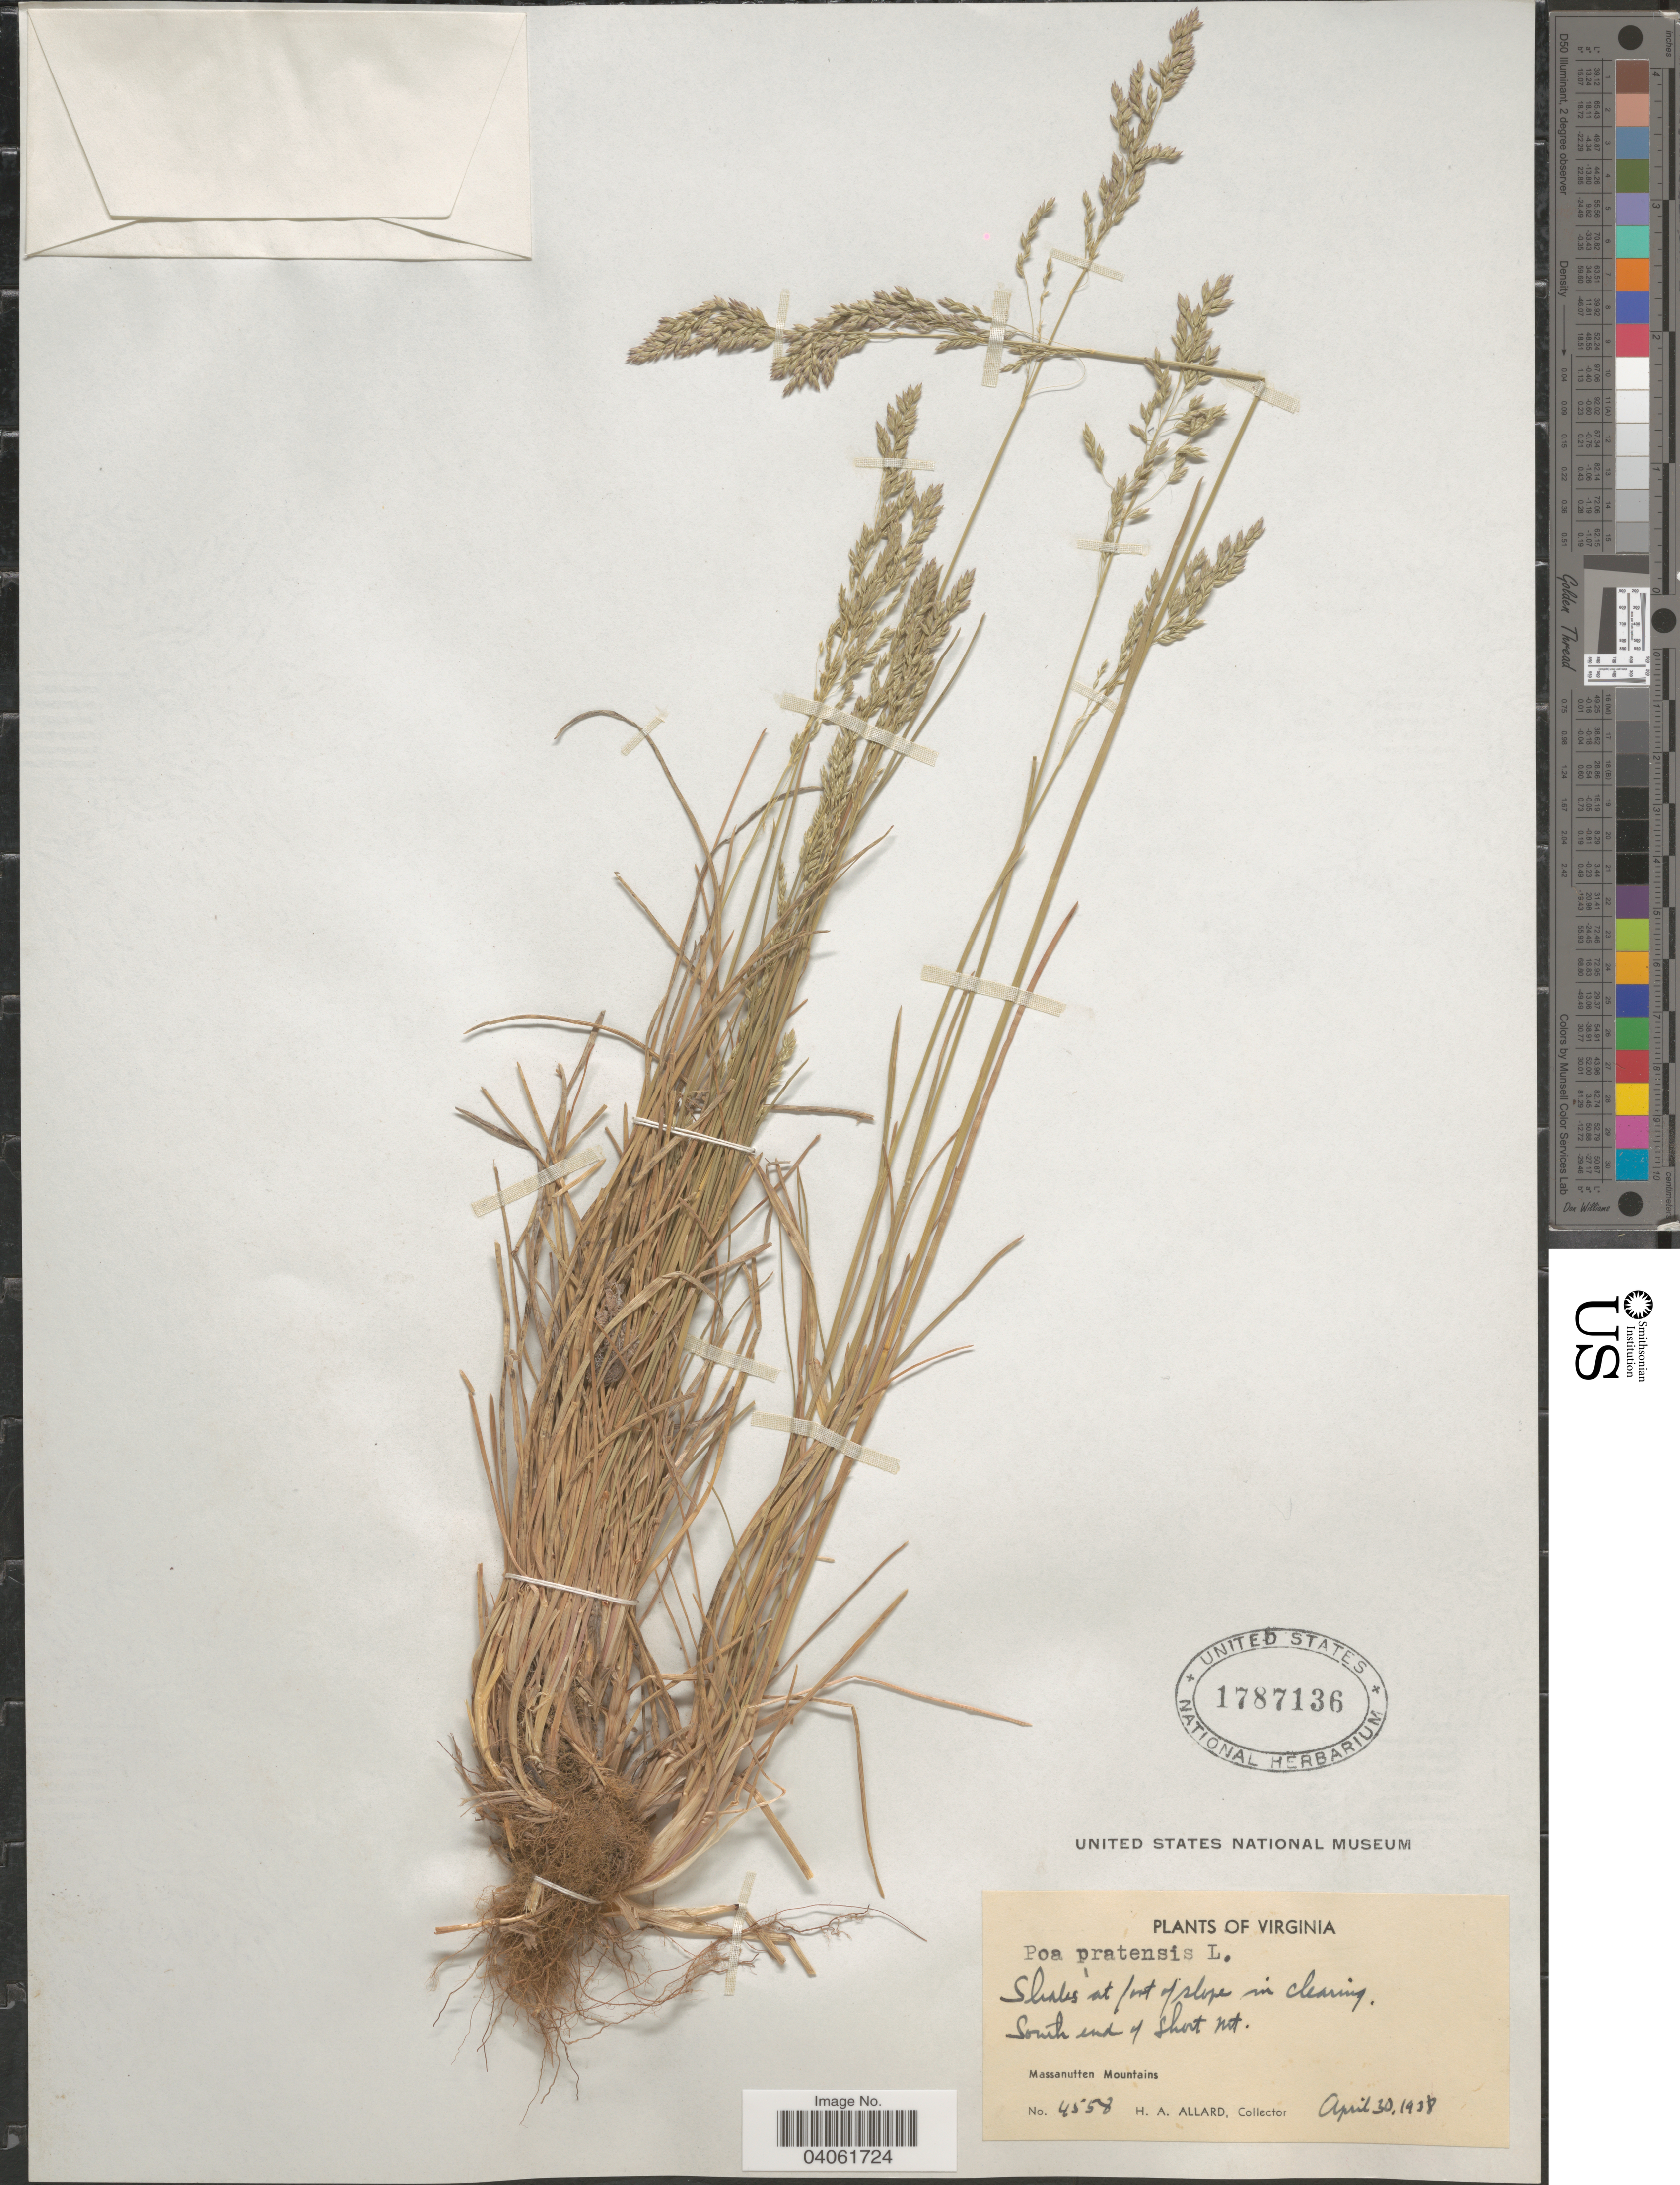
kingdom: Plantae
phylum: Tracheophyta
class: Liliopsida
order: Poales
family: Poaceae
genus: Poa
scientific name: Poa pratensis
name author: L.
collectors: H. A. Allard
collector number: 4558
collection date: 1938-04-30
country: United States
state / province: Virginia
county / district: Shenandoah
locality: Shales at fort of slope in clearing. South end of Short Mt. Massanutten Mountains.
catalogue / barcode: US 1787136